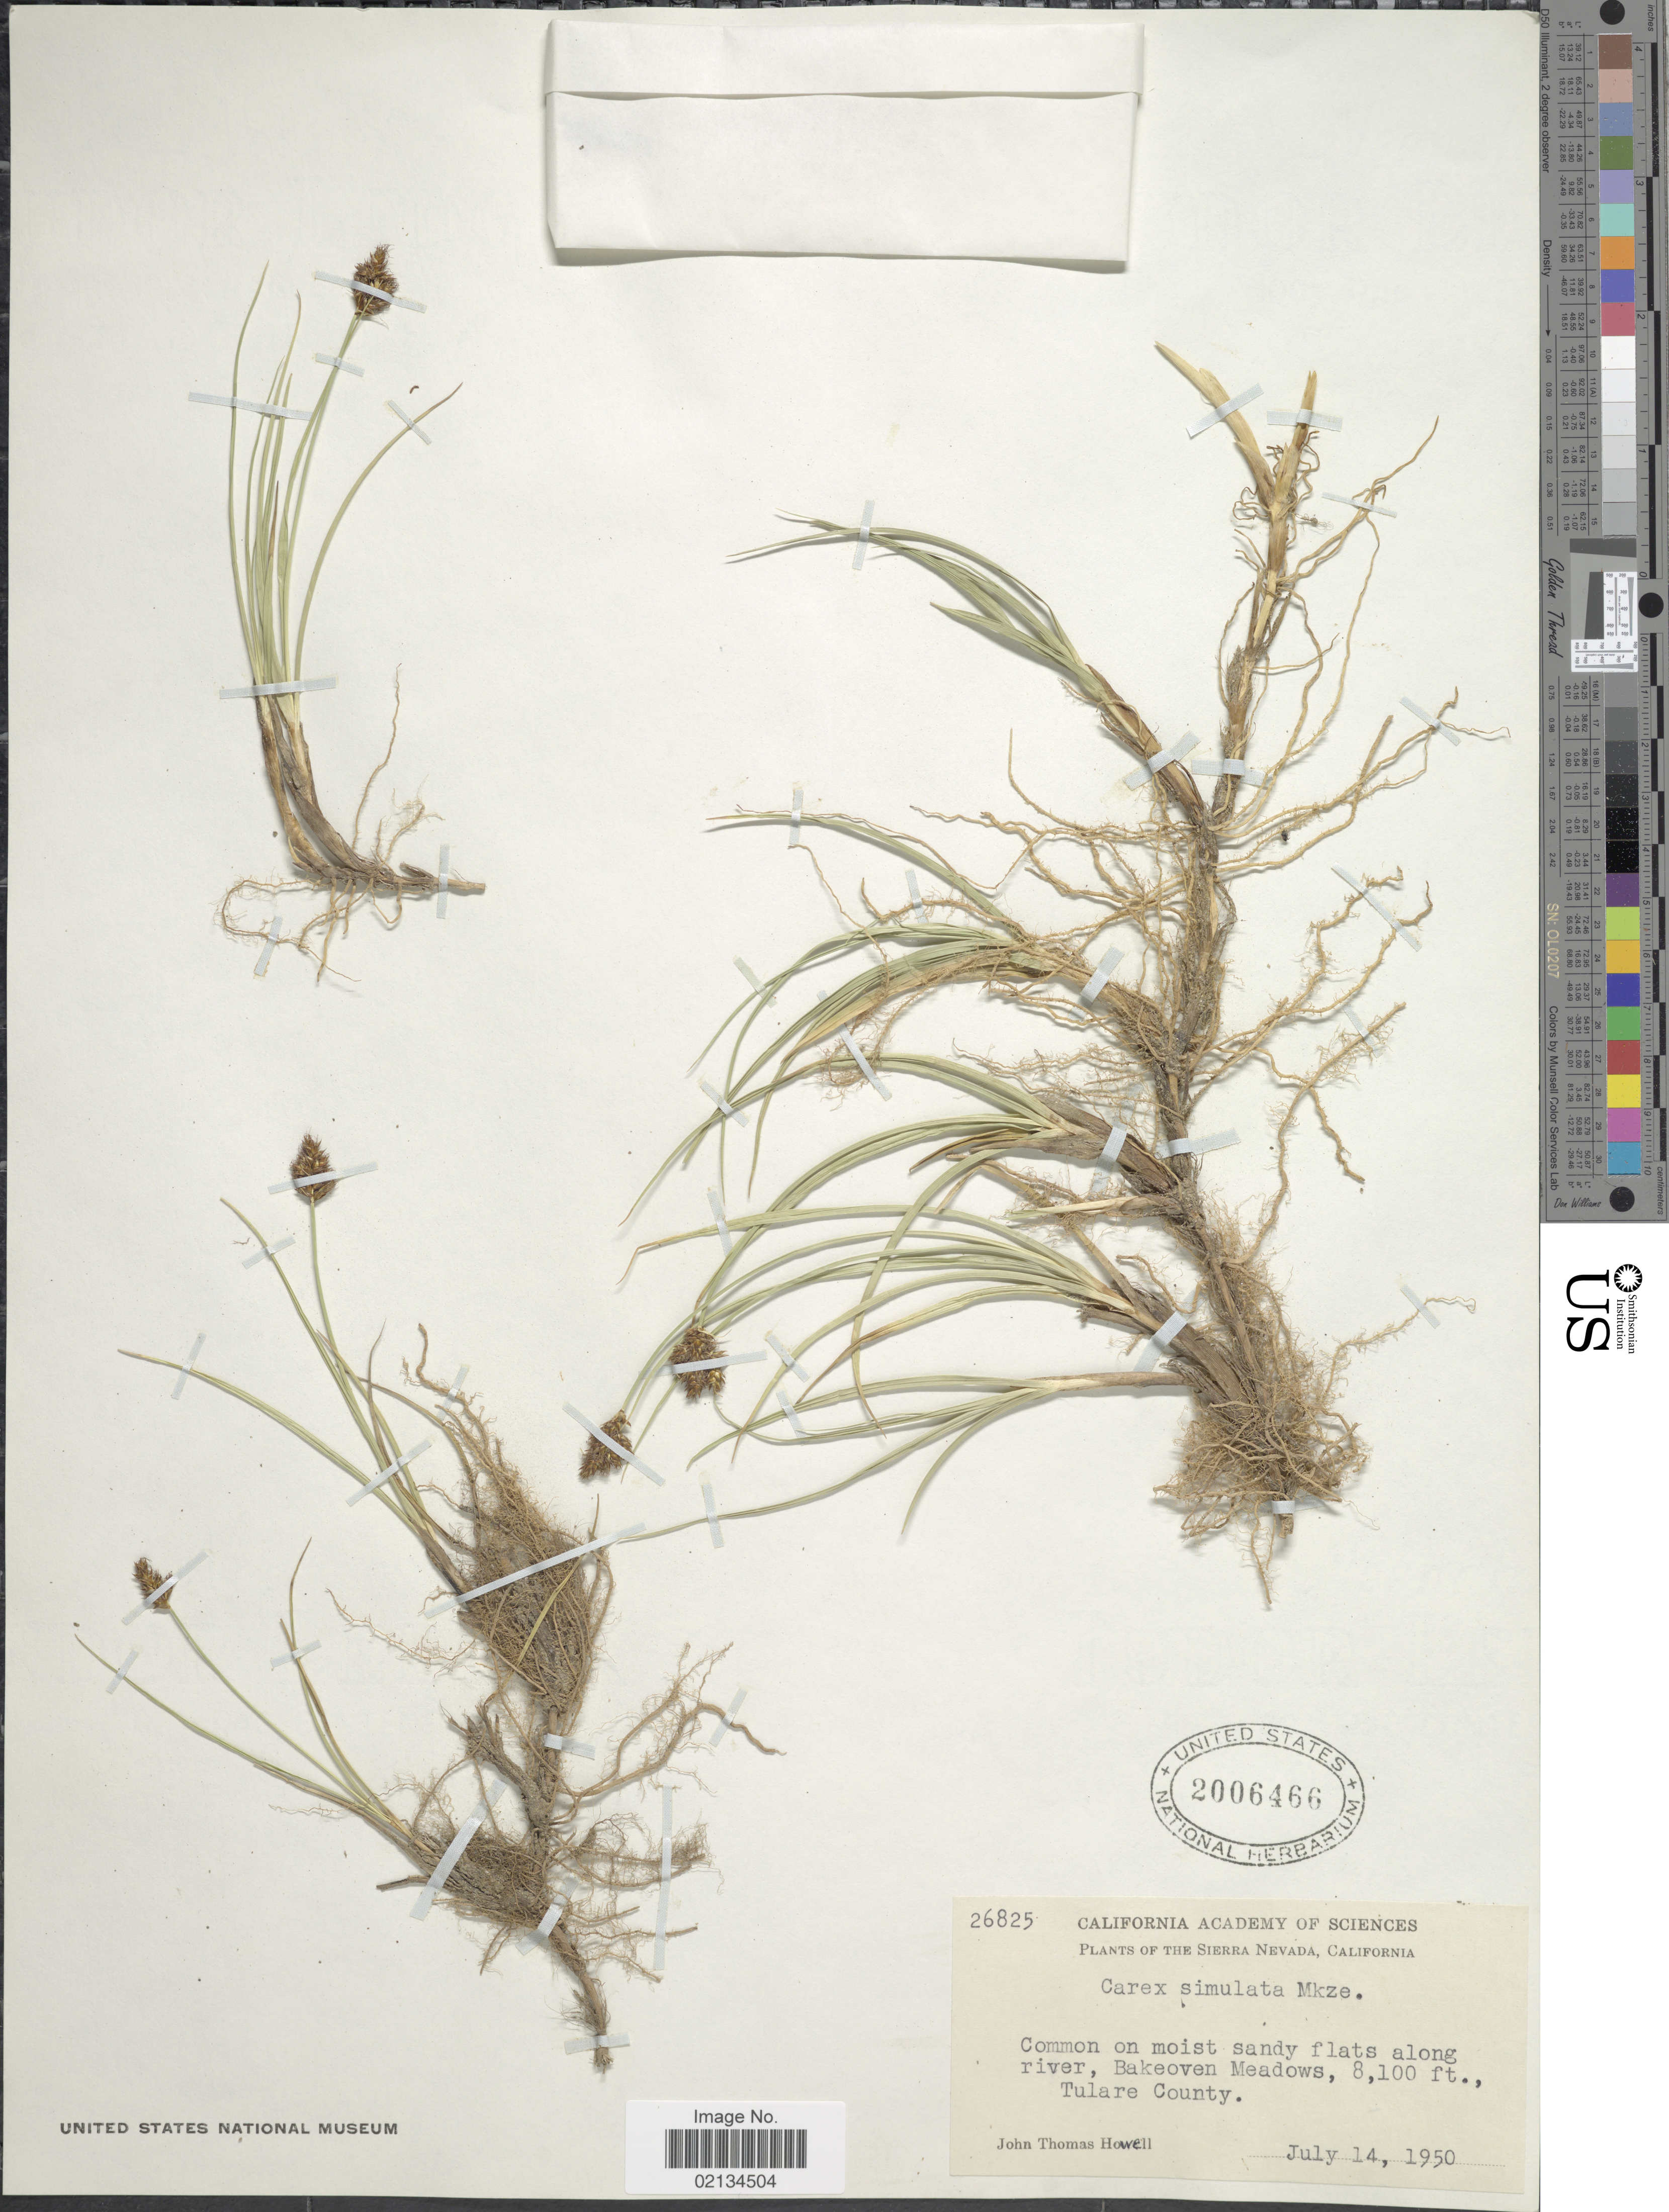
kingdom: Plantae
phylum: Tracheophyta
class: Liliopsida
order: Poales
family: Cyperaceae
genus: Carex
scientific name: Carex simulata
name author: Mack.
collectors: J. T. Howell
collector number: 26825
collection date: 1950-07-14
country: United States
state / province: California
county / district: Tulare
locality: The Sierra Nevada, common on moist sandy flats along river, Bakeoven Meadows, Tulare County.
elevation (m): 2469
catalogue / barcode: US 2006466